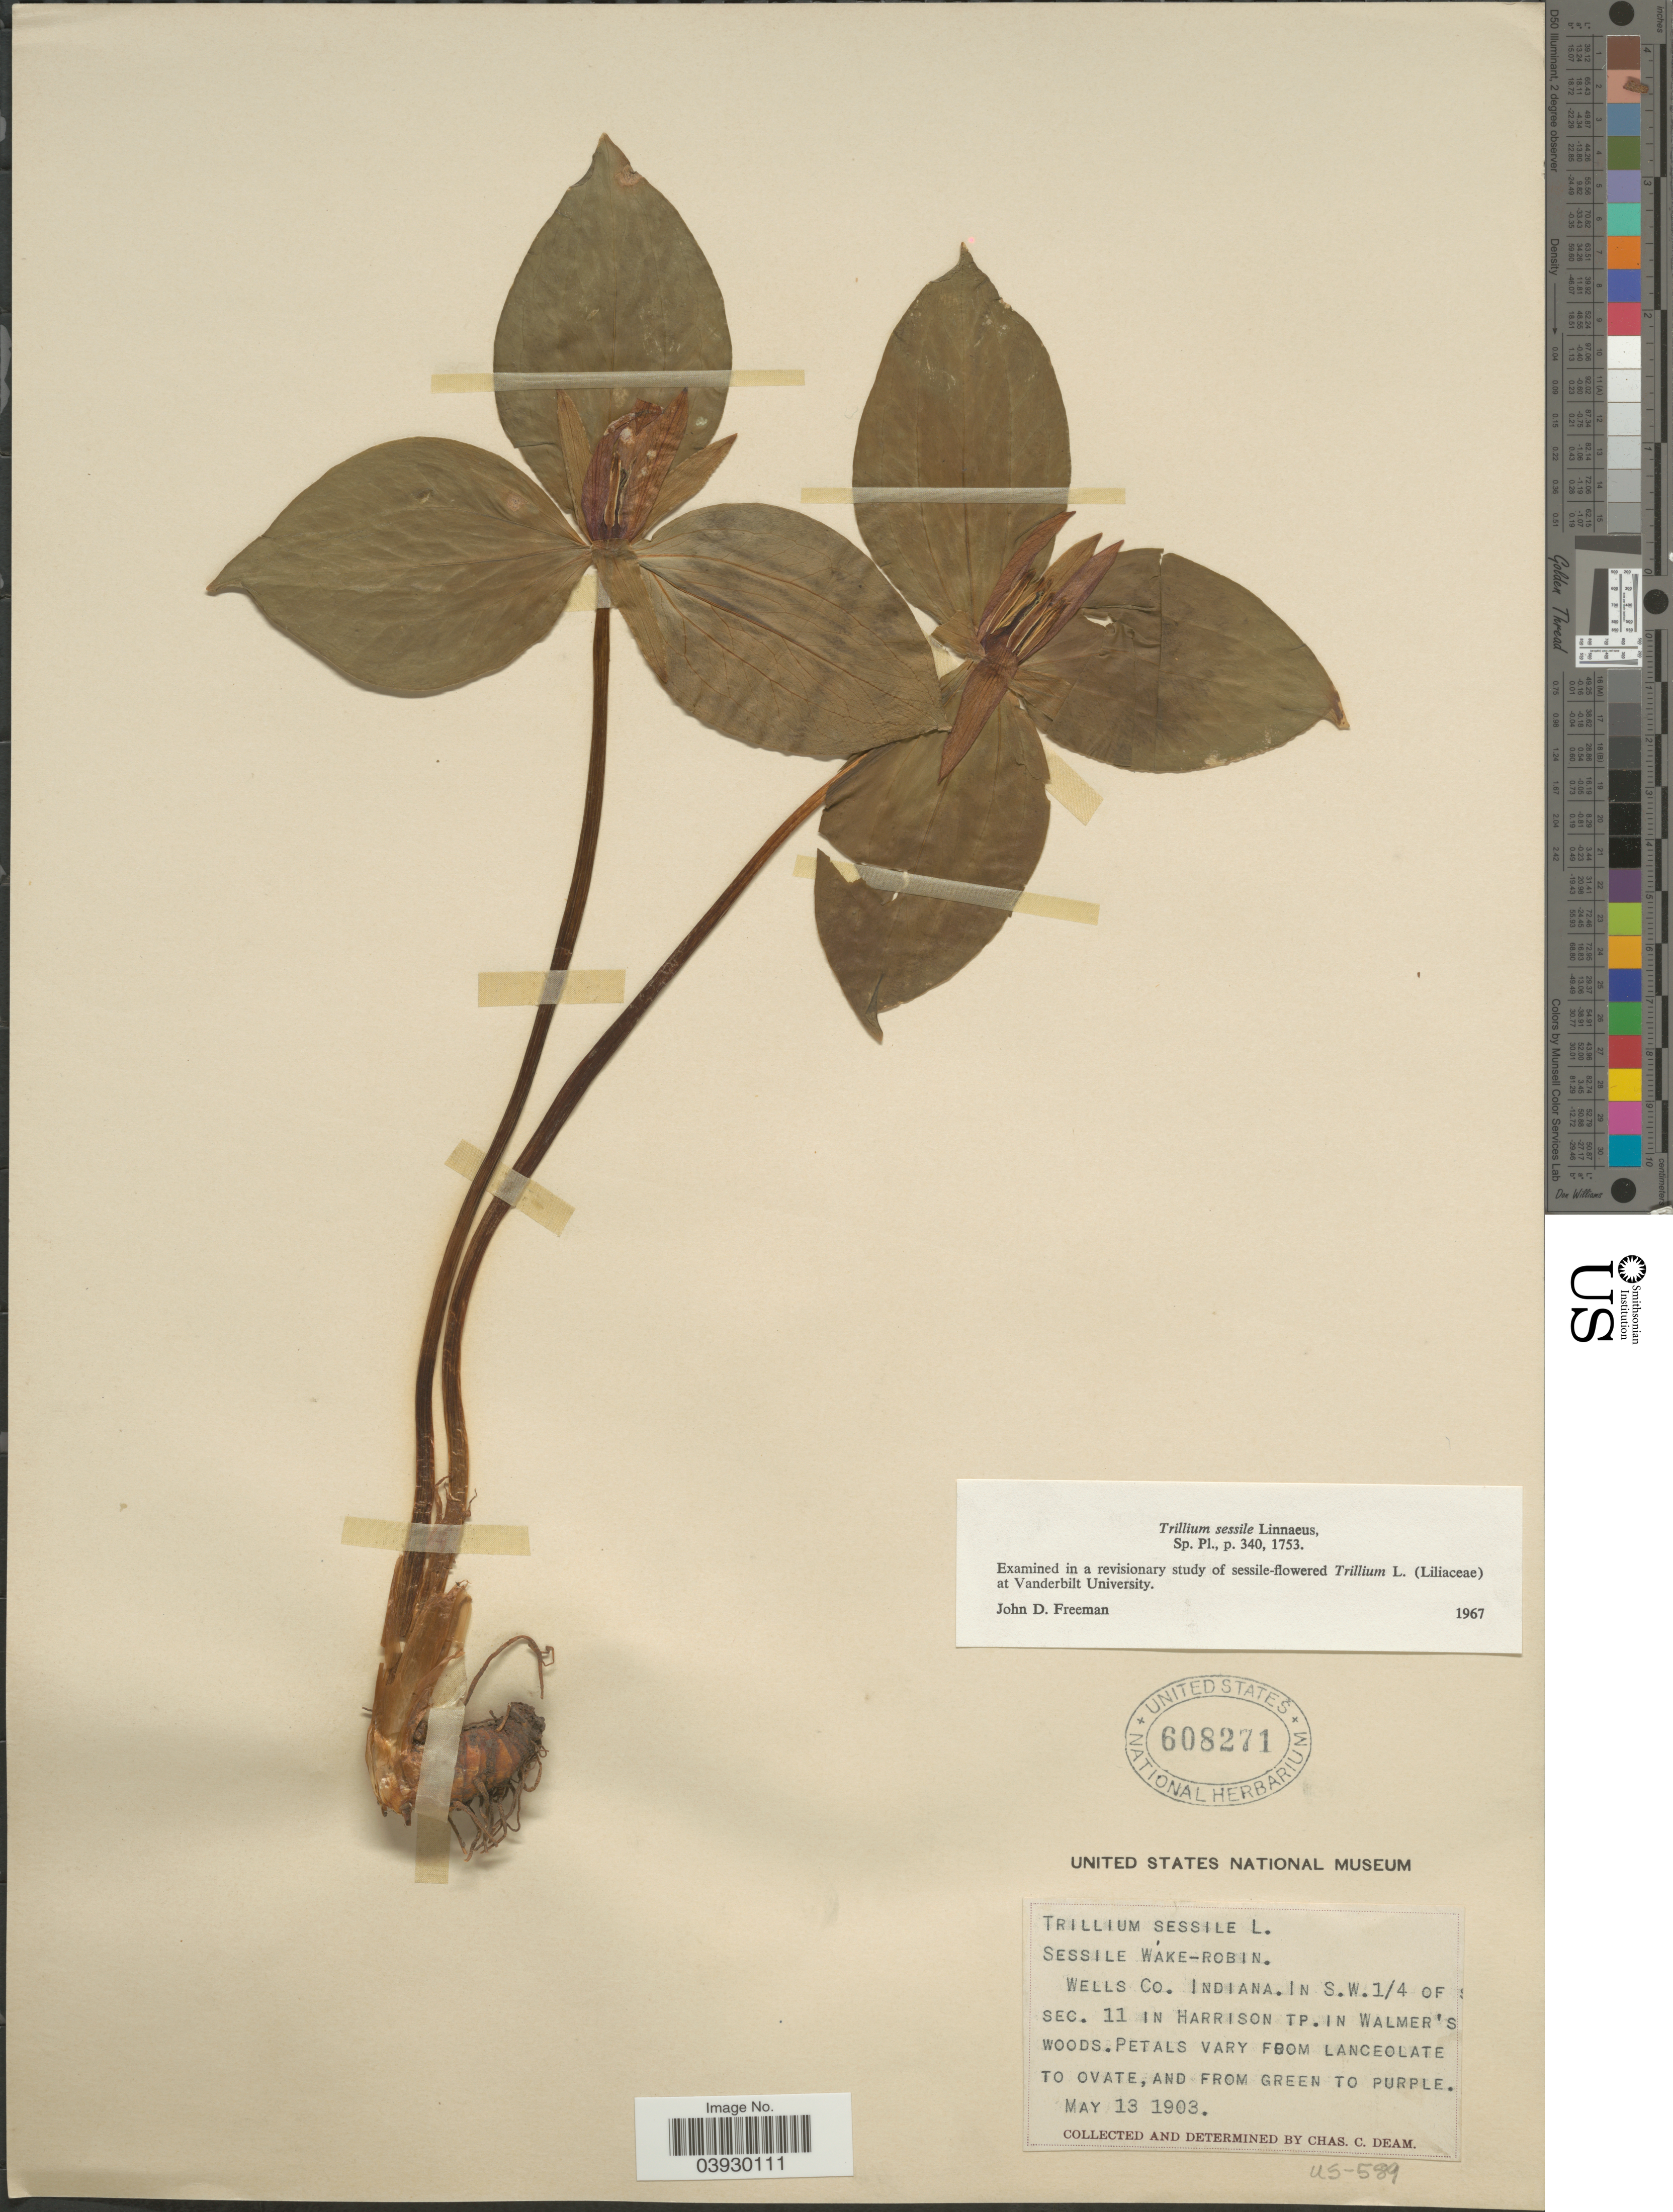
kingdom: Plantae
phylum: Tracheophyta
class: Liliopsida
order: Liliales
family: Melanthiaceae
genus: Trillium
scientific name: Trillium sessile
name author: L.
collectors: C. C. Deam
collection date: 1903-05-13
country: United States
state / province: Indiana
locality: Wells Co. In S.W.1/4 of sec. 11 in Harrison Tp. in Walmer's woods.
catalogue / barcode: US 608271